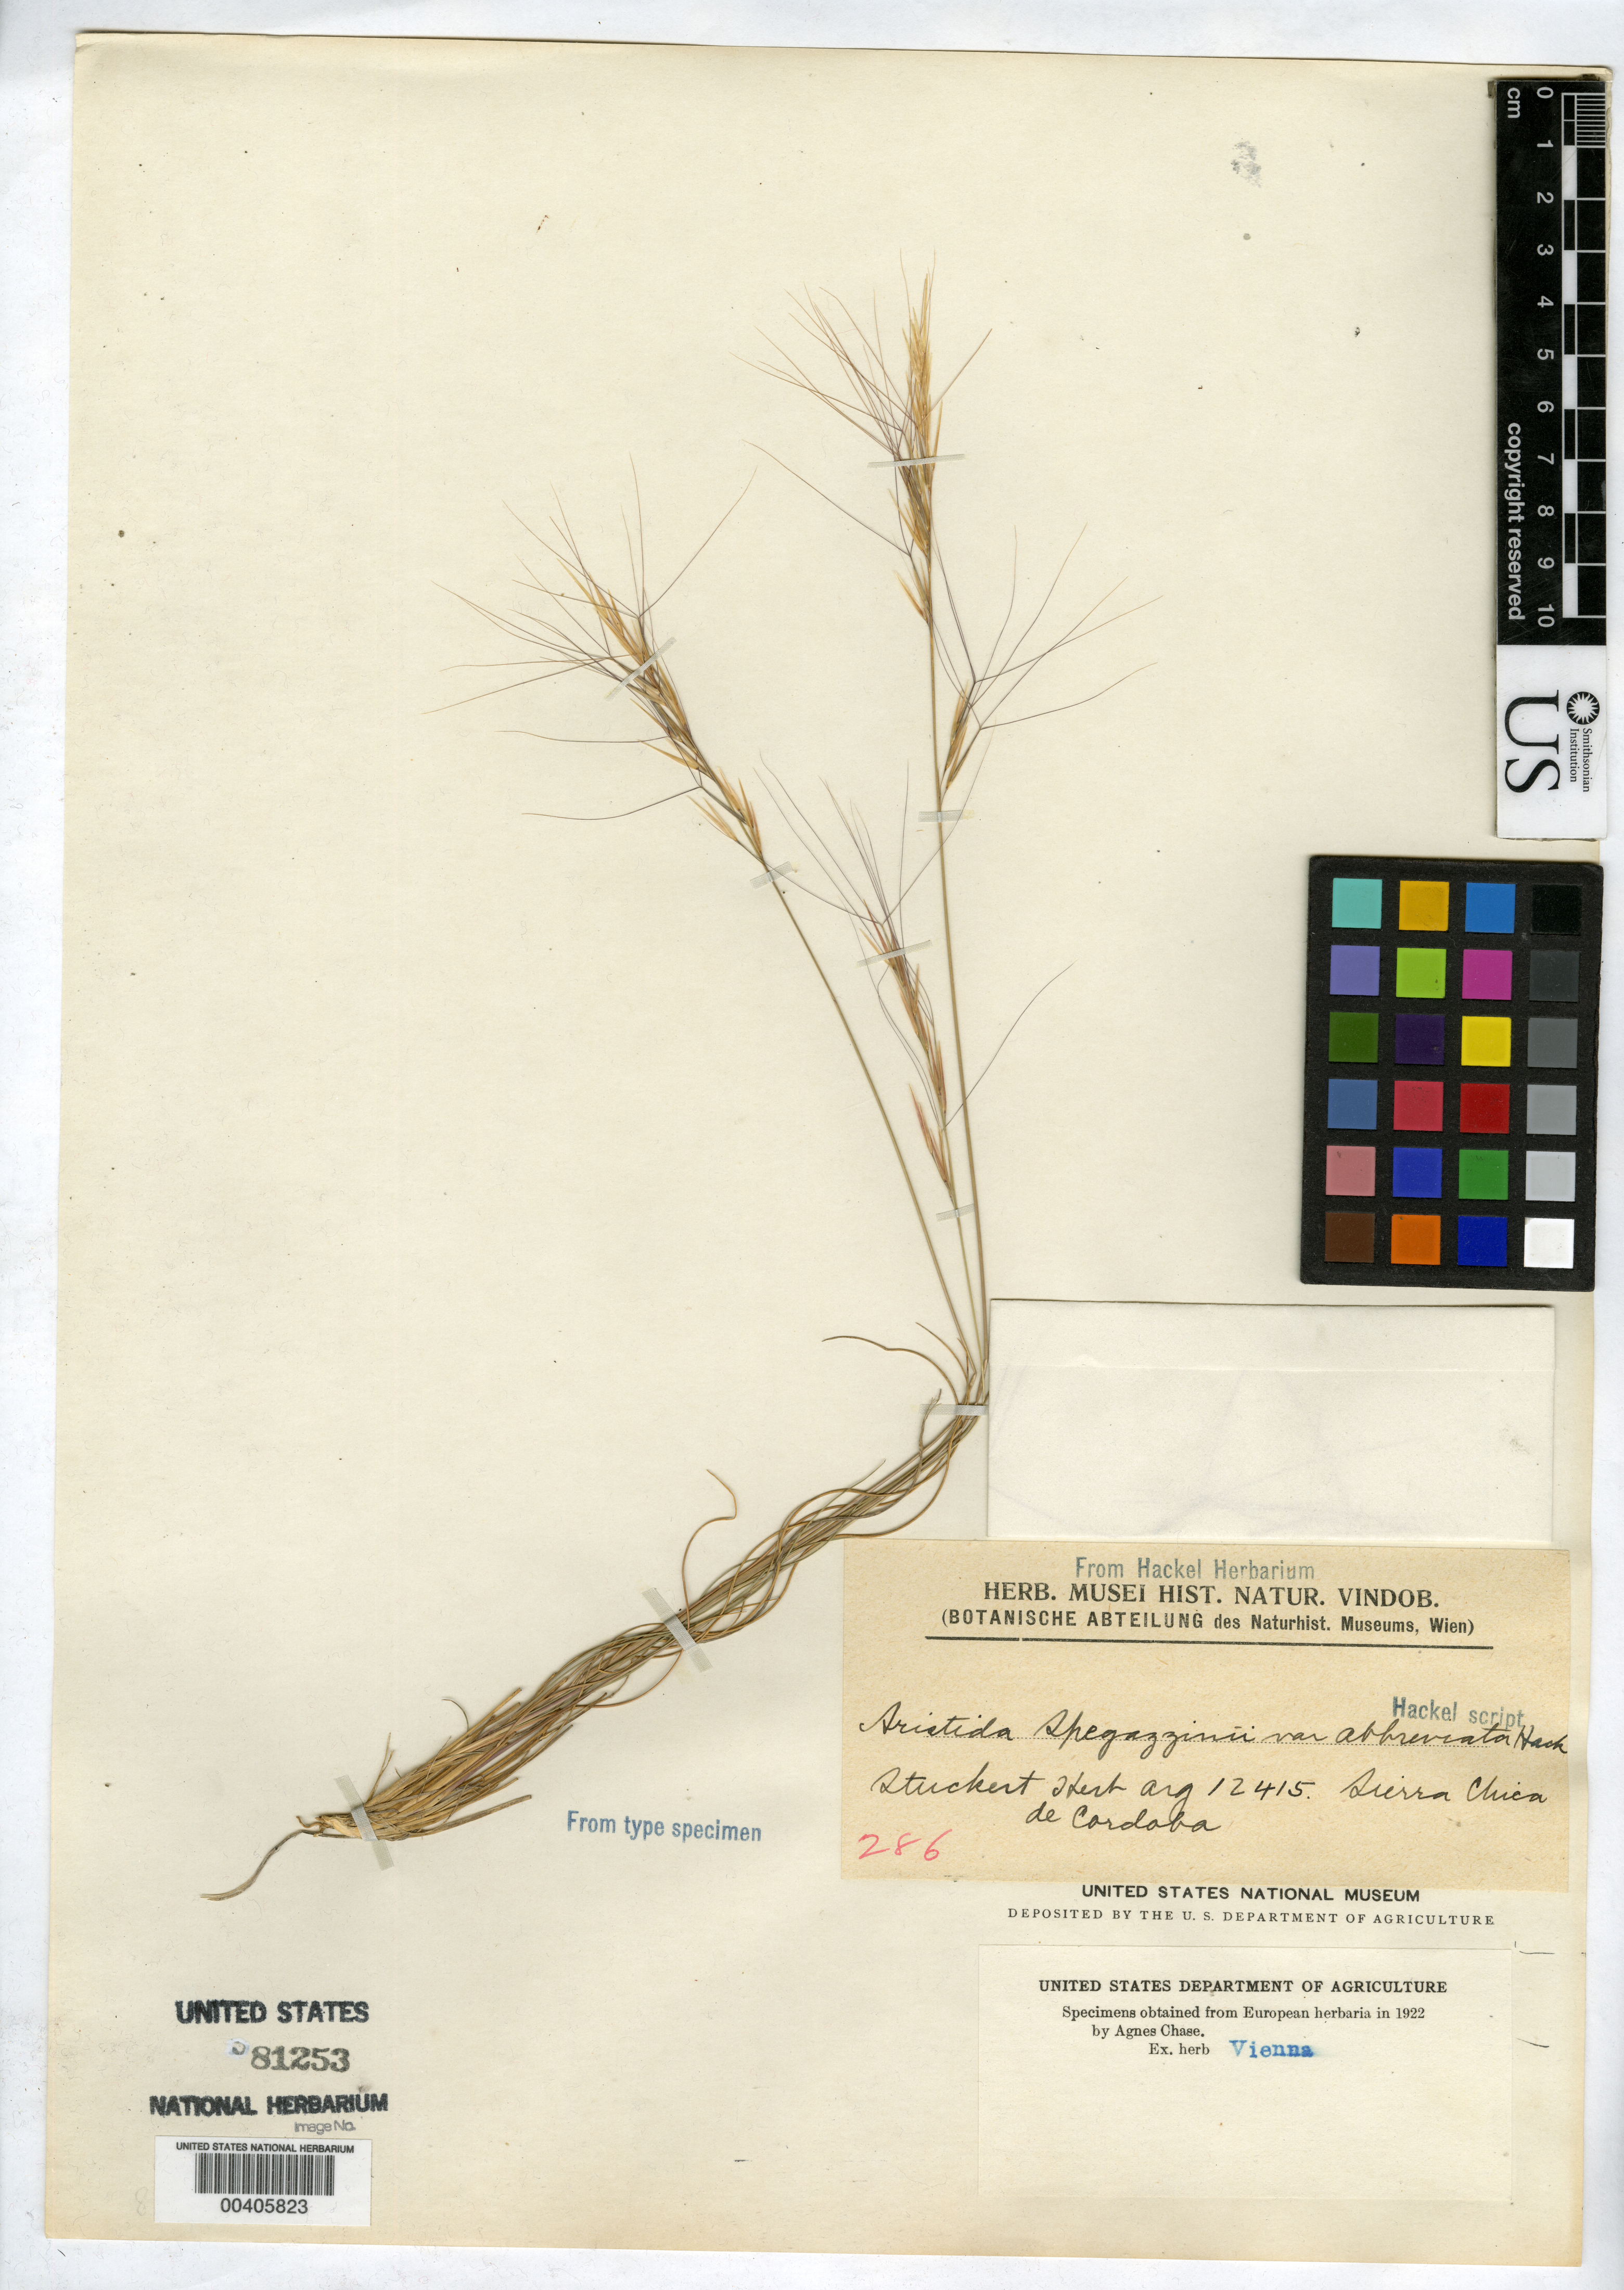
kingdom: Plantae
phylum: Tracheophyta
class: Liliopsida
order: Poales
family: Poaceae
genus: Aristida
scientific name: Aristida spegazzinii var. abbreviata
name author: Hack. ex Stuck.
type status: Isotype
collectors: T. Stuckert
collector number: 12415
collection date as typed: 31 Dec 1902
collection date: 1902-12-31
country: Argentina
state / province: Córdoba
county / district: Punilla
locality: Sierra Chica de Cordoba.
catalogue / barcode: US 81253